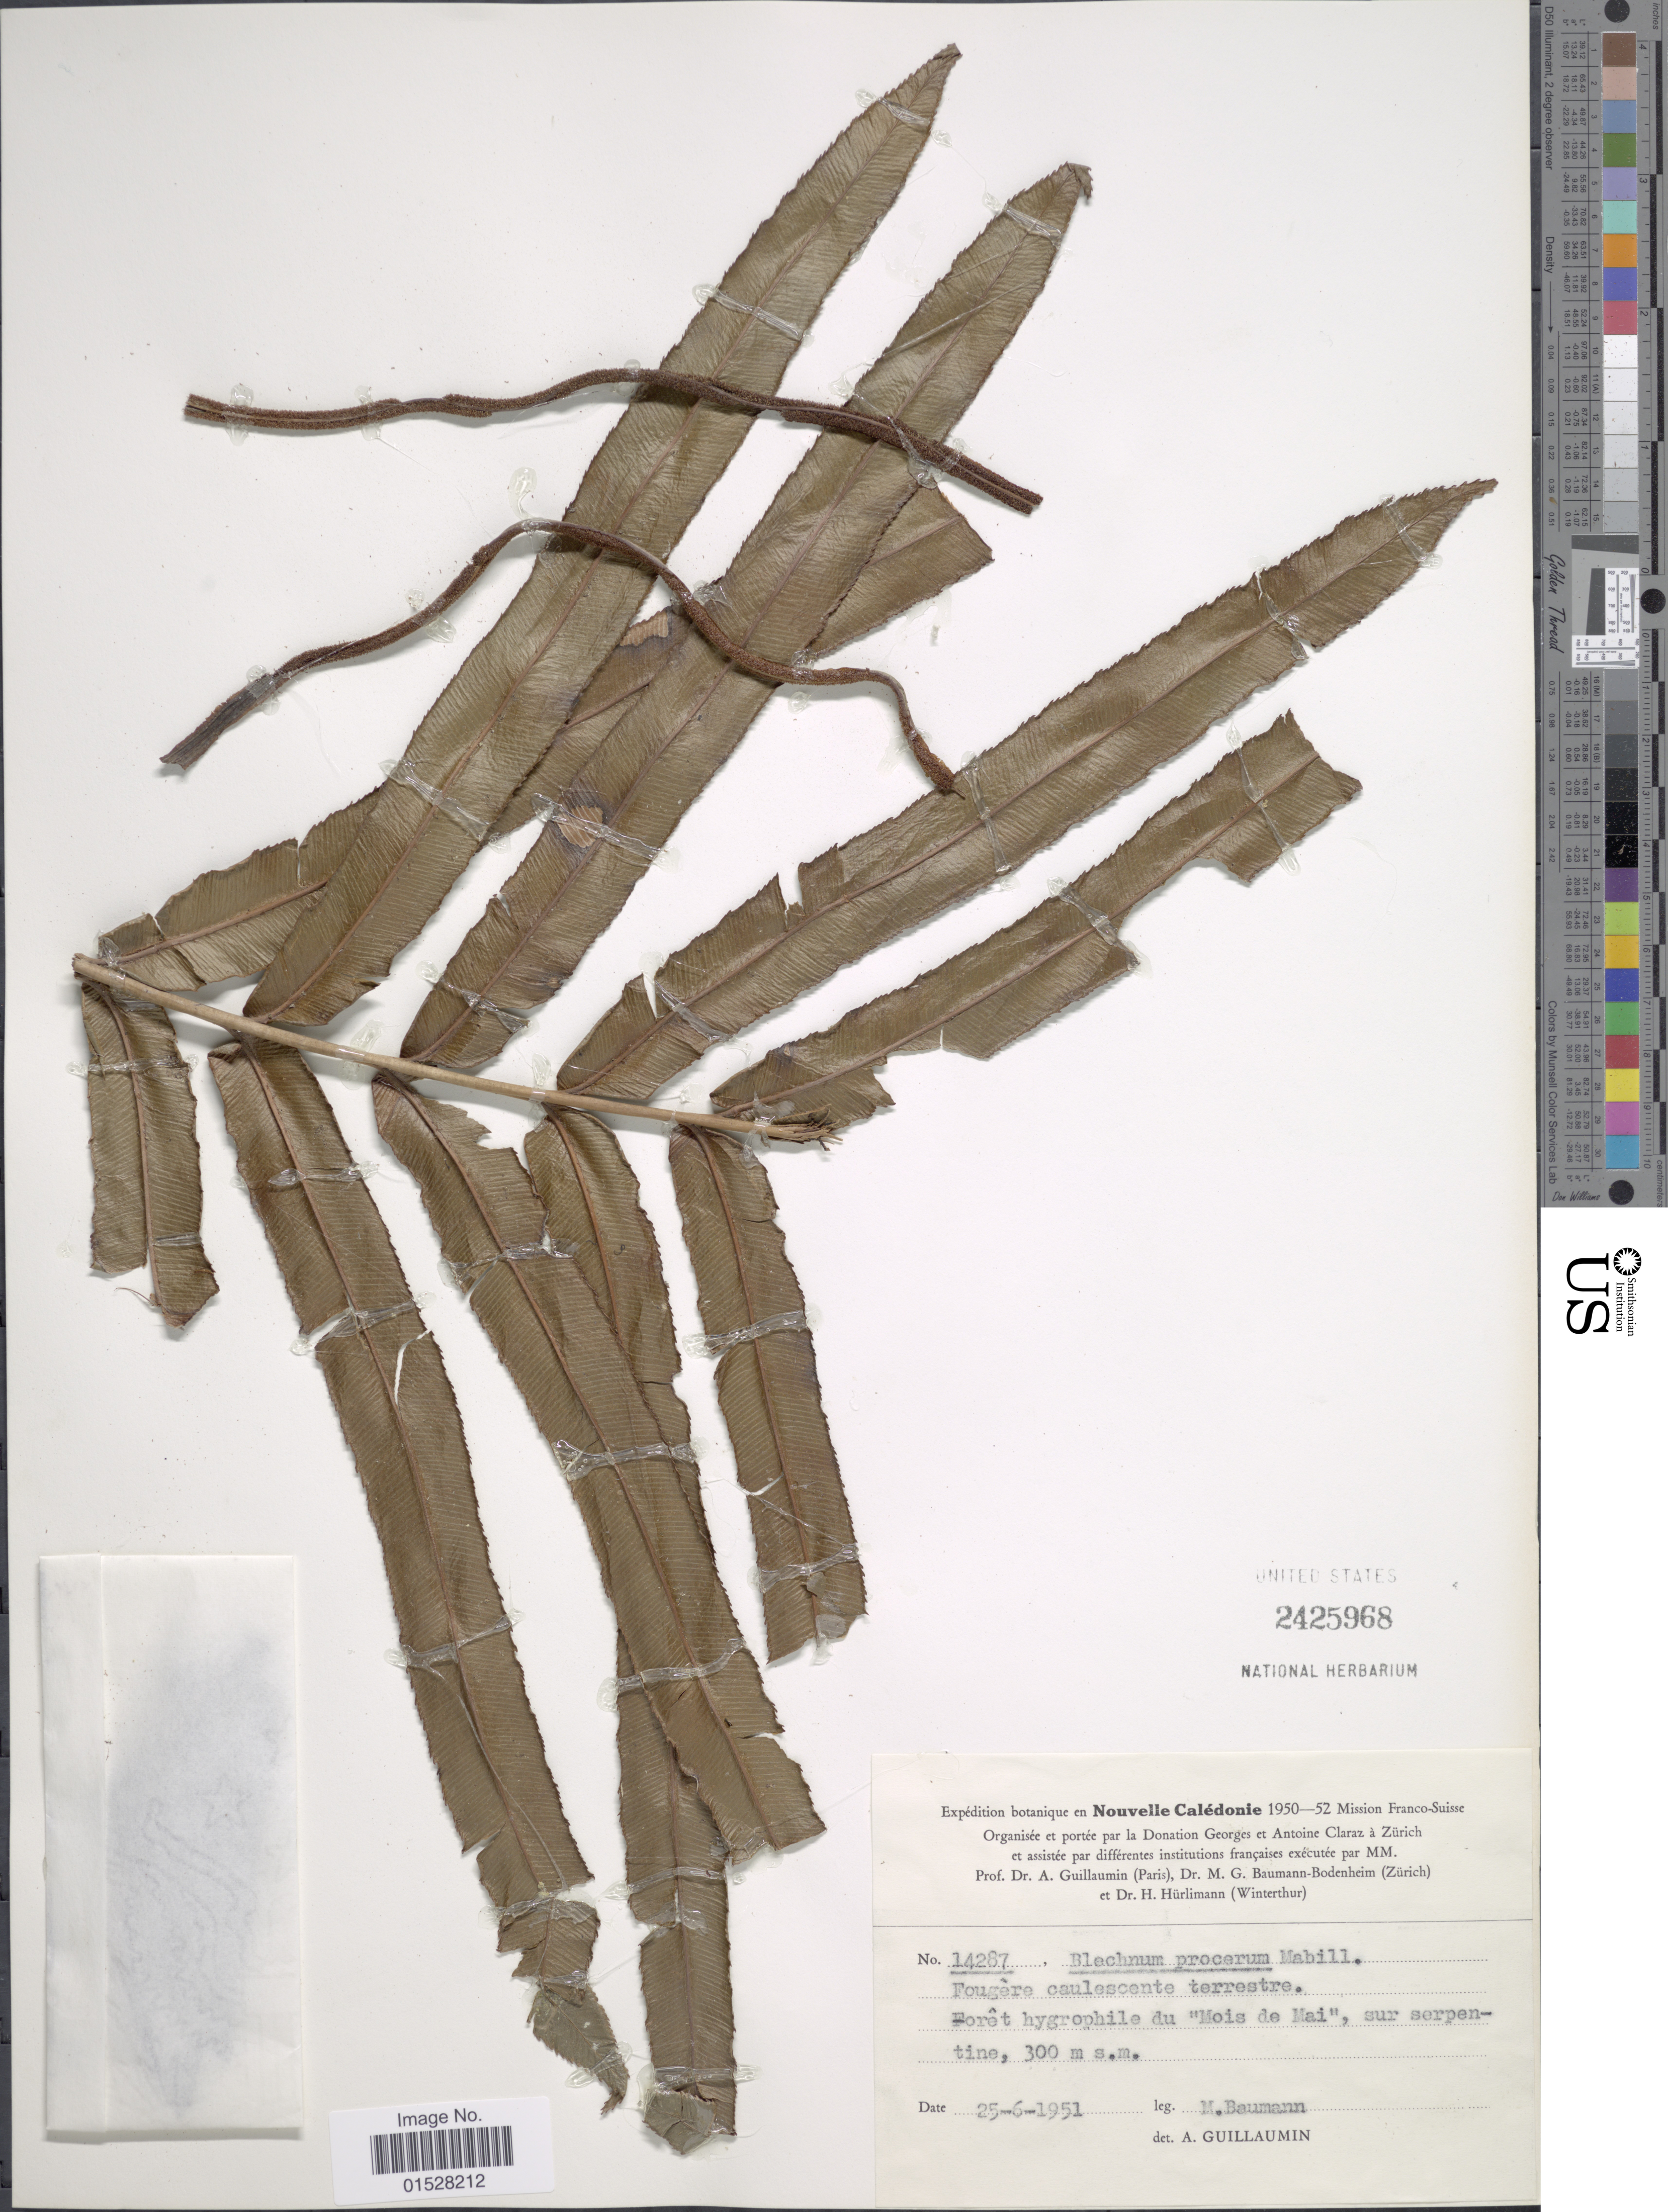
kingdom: Plantae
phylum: Tracheophyta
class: Polypodiopsida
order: Polypodiales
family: Blechnaceae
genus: Blechnum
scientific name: Blechnum subcordatum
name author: (E. Fourn.) Brownlie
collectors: M. Baumann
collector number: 14287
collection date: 1951-06-25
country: New Caledonia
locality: Forêt hygrophile du "Mois de Mai", sur serpentine.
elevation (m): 300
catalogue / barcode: US 2425968